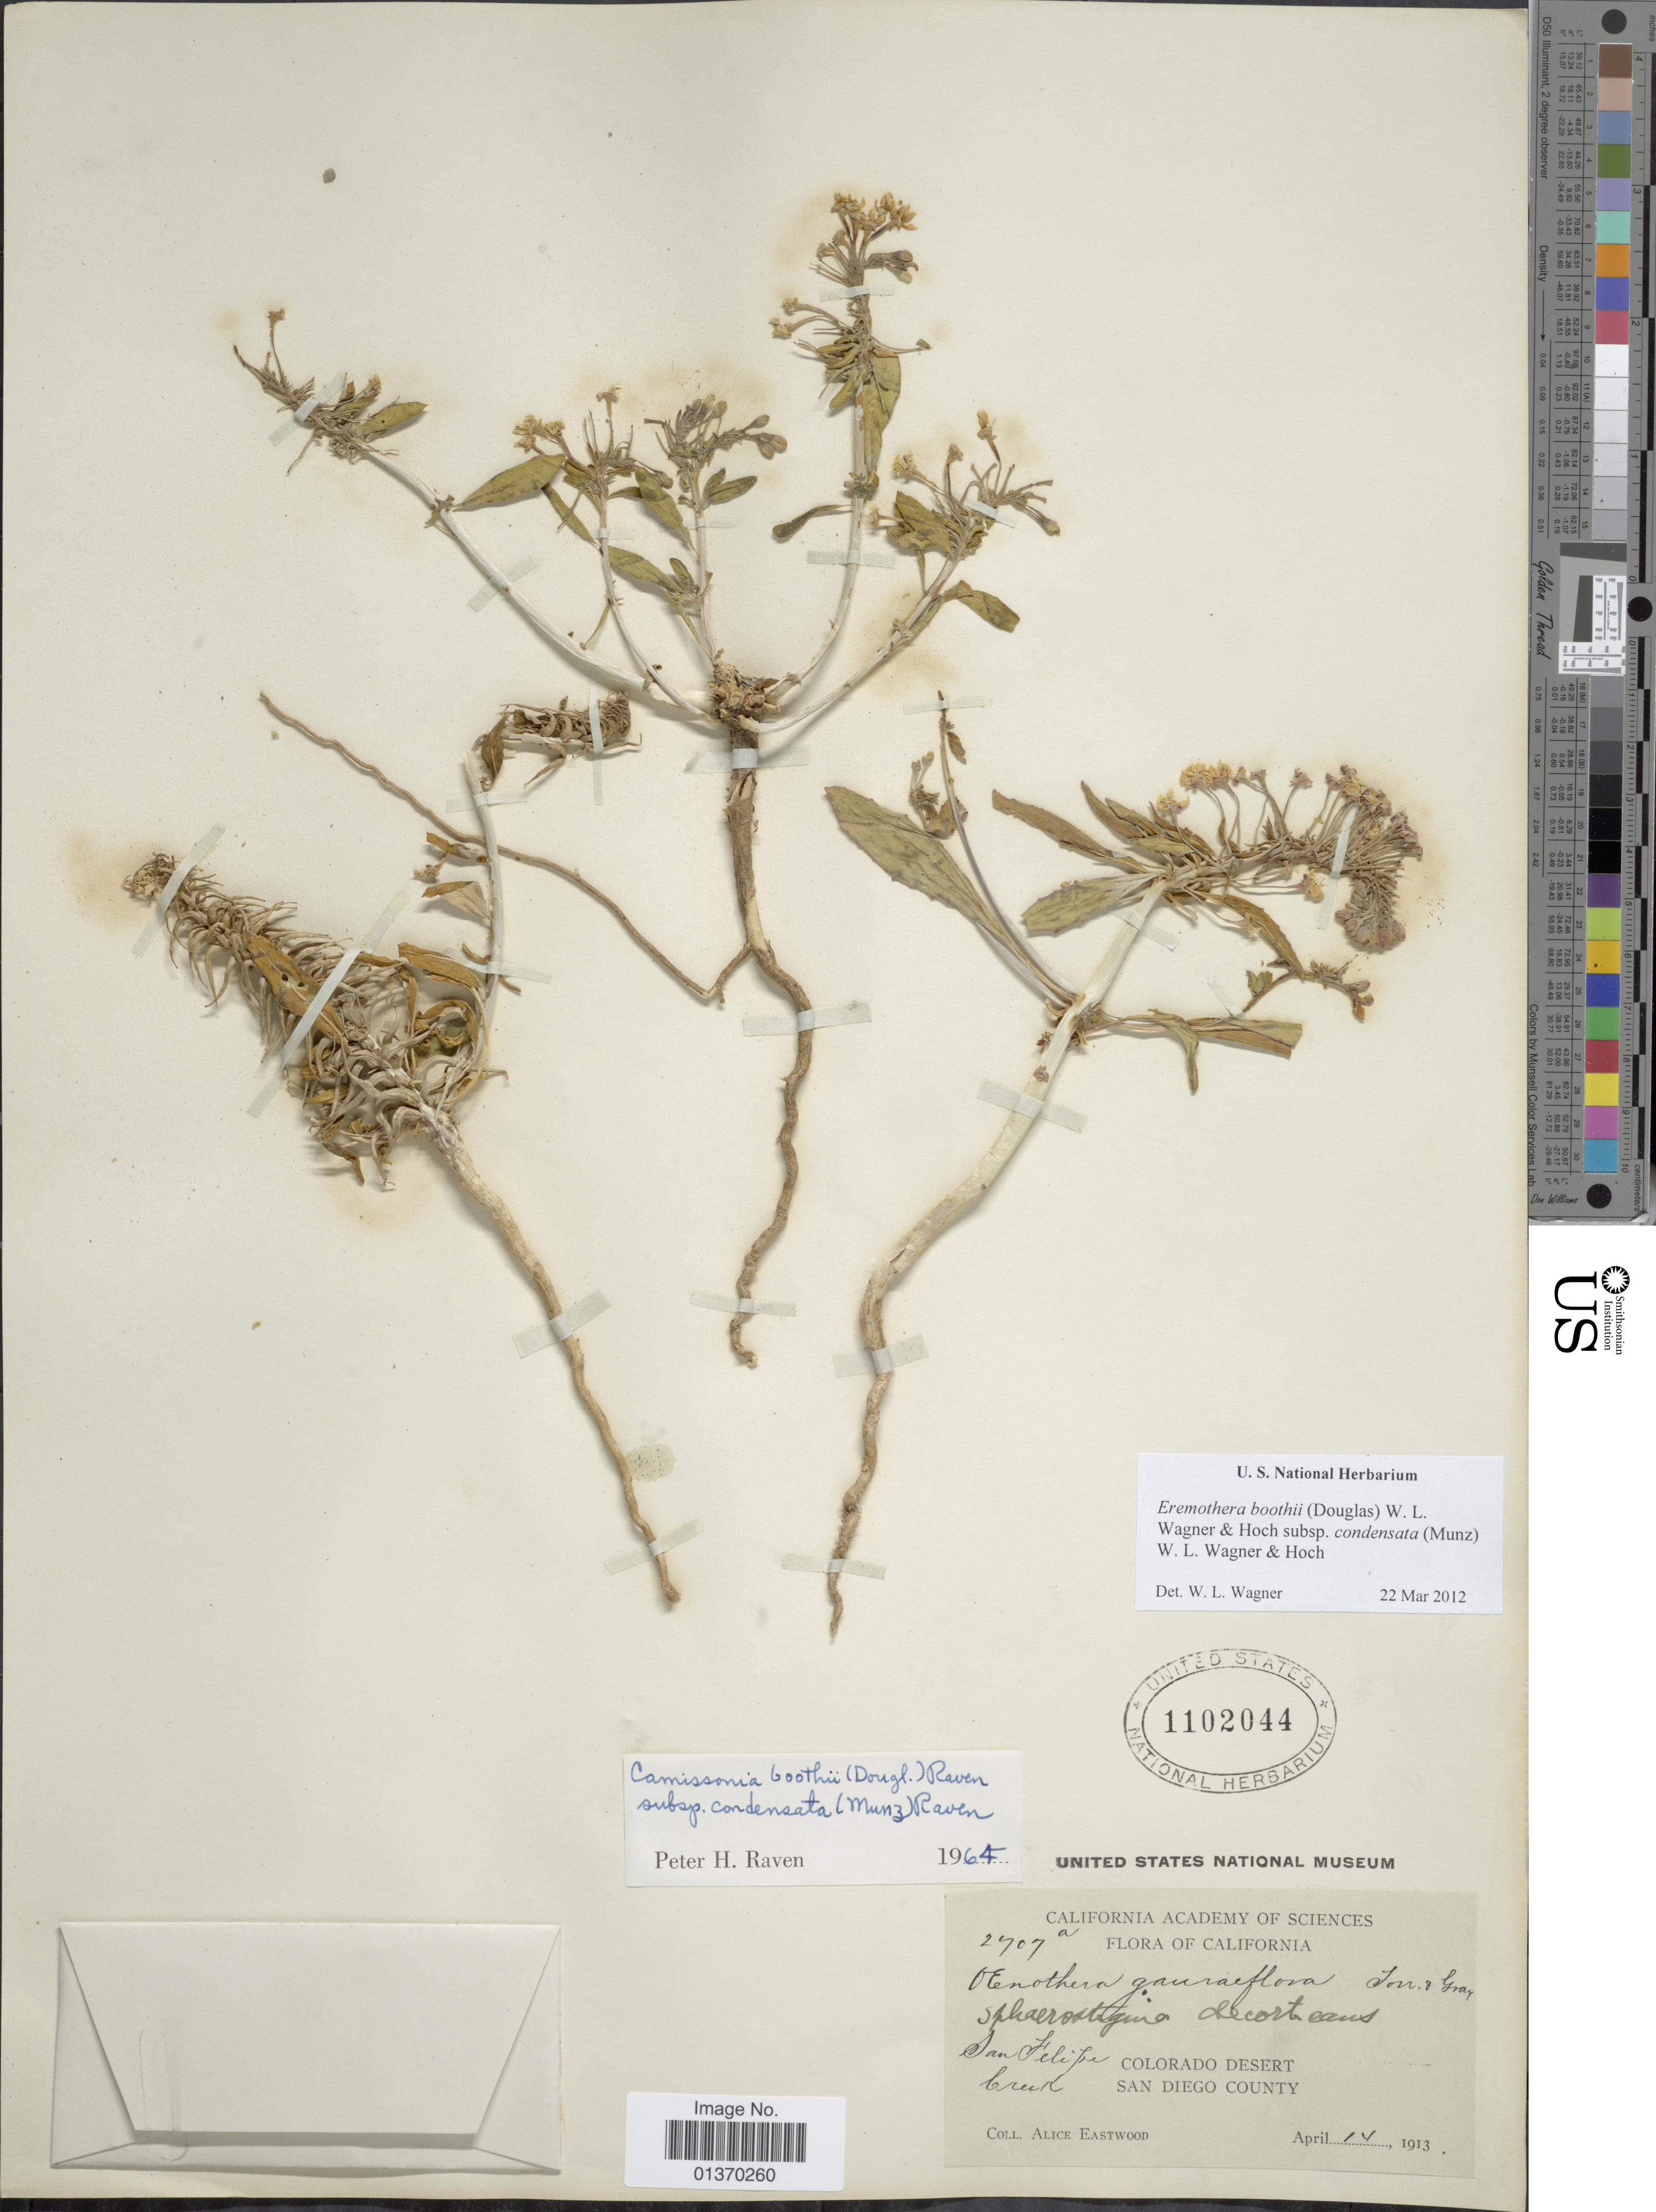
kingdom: Plantae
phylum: Tracheophyta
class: Magnoliopsida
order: Myrtales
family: Onagraceae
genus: Eremothera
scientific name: Eremothera boothii subsp. condensata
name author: (Munz) W.L. Wagner & Hoch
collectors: A. Eastwood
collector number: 2707a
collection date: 1913-04-14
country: United States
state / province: California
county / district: San Diego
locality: San Felipe Creek, Colorado Desert, San Diego County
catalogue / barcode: US 1102044